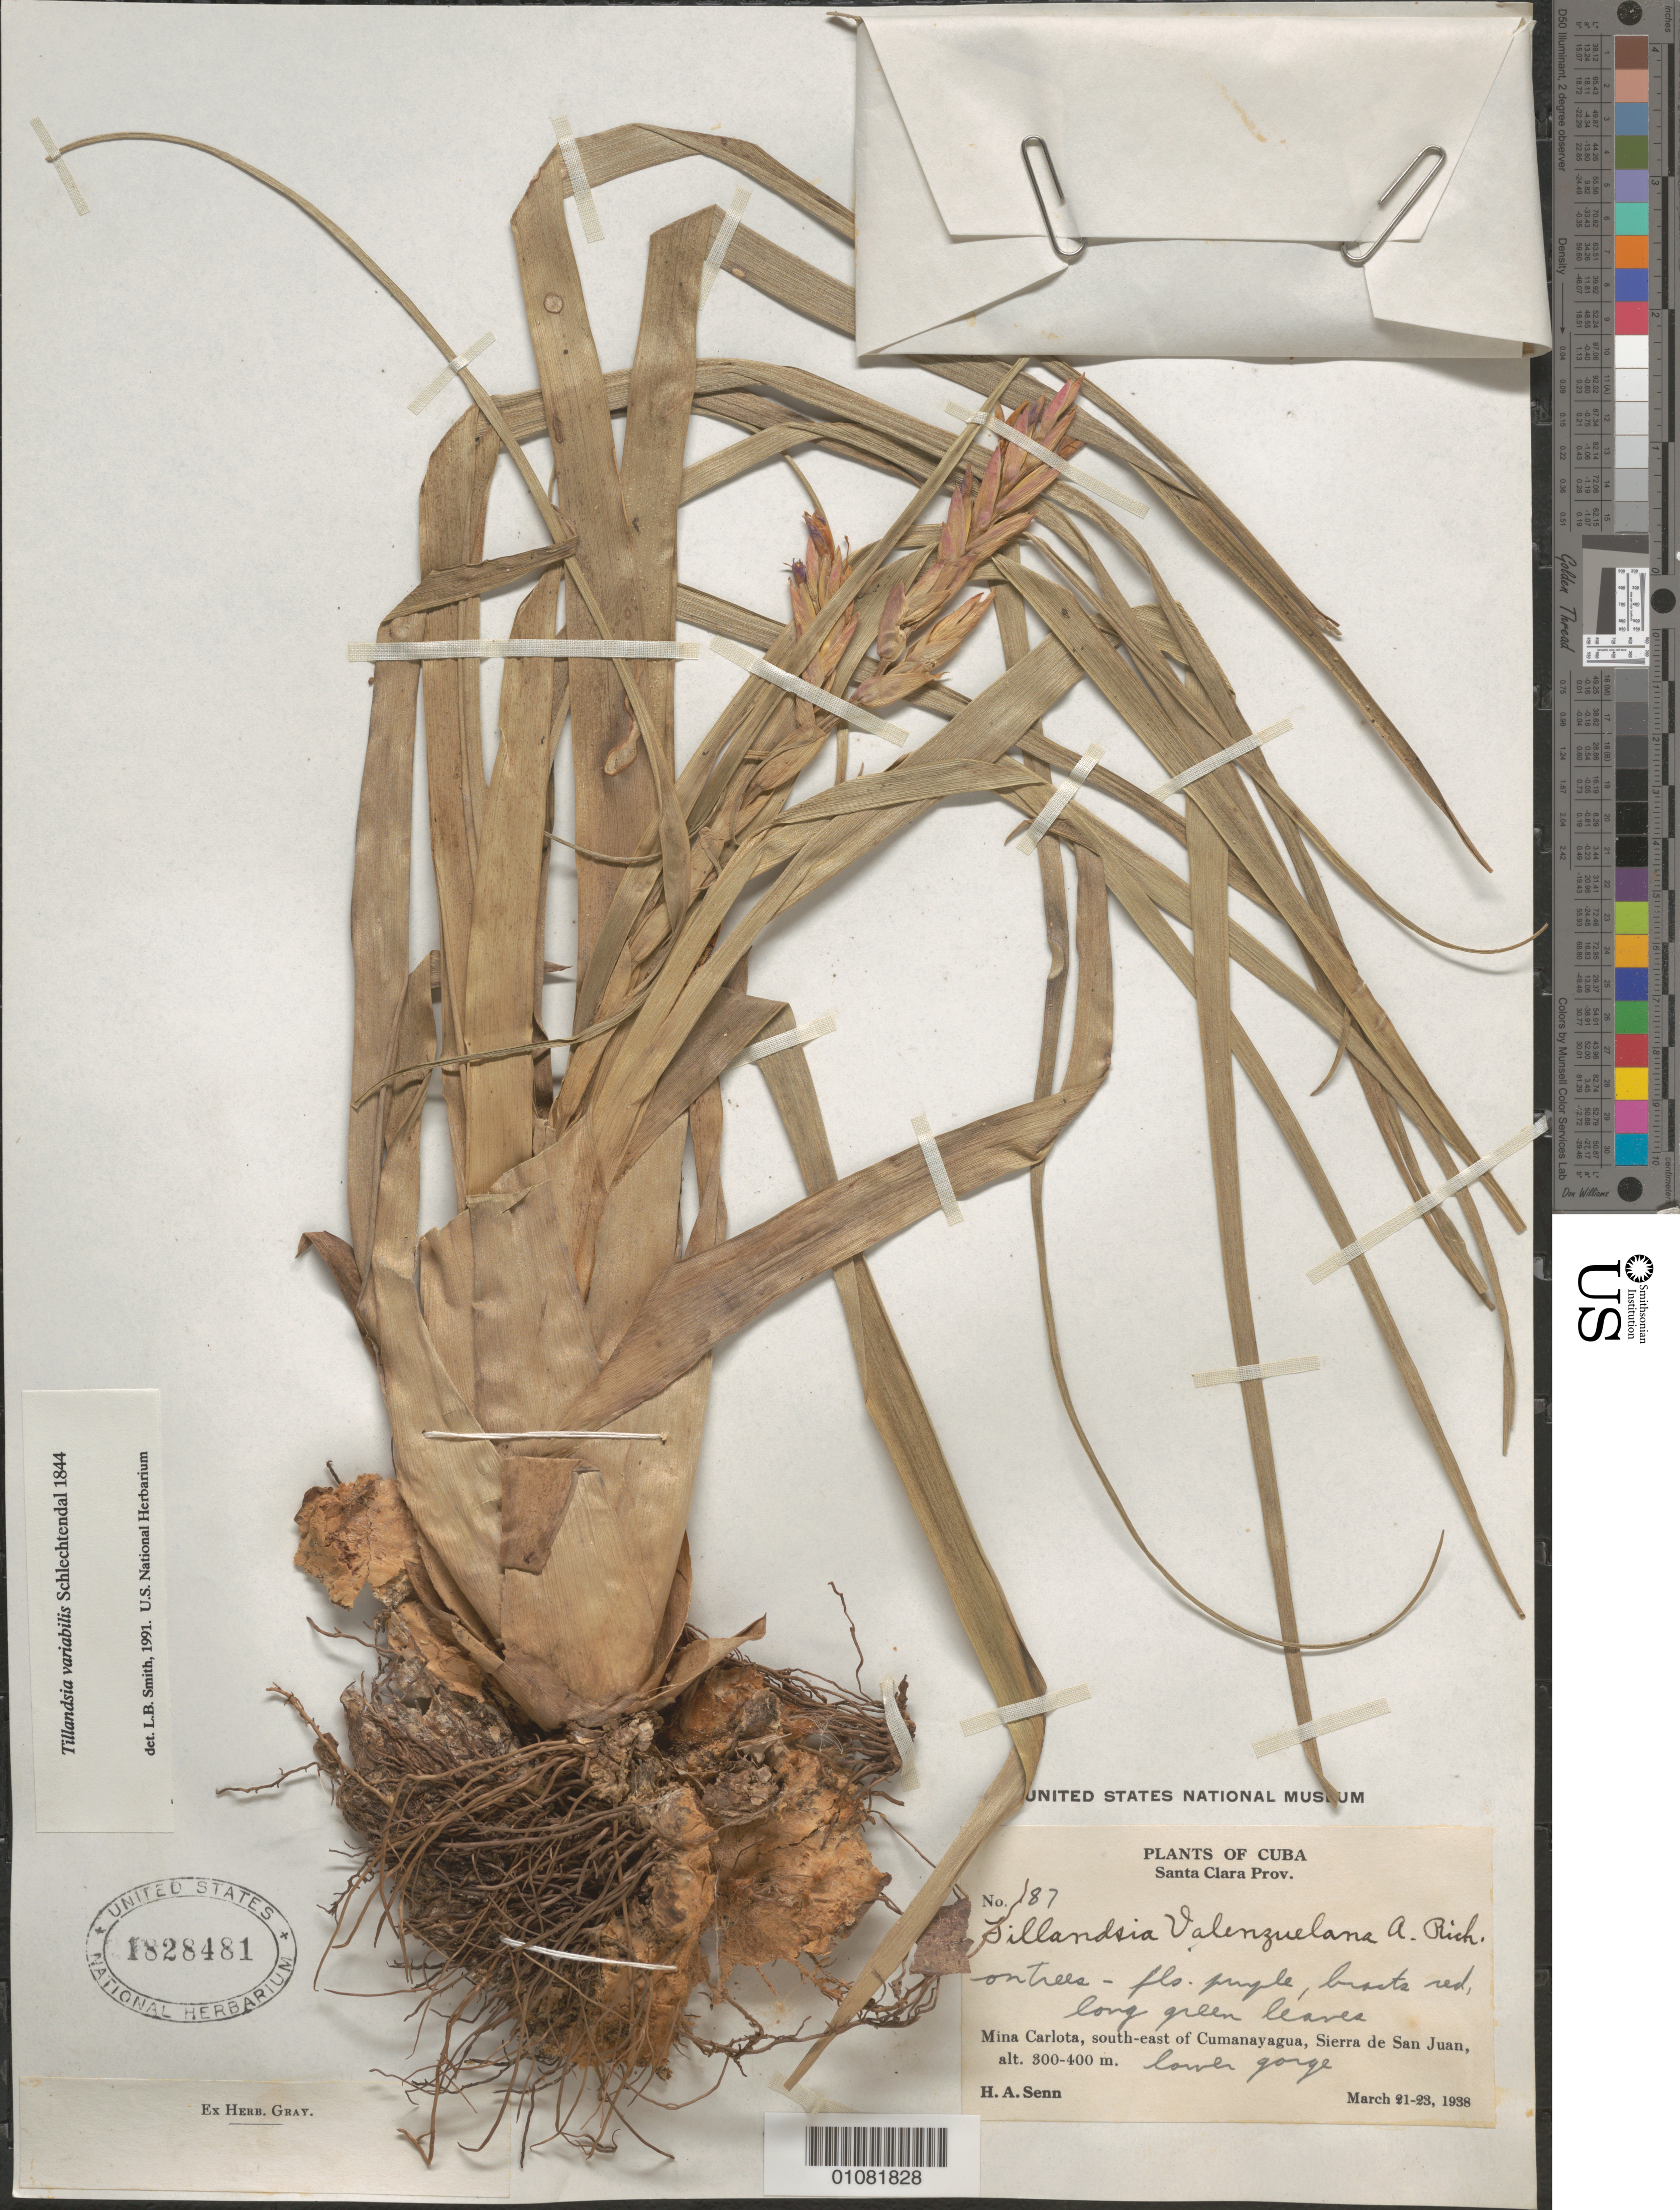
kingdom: Plantae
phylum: Tracheophyta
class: Liliopsida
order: Poales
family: Bromeliaceae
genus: Tillandsia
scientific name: Tillandsia variabilis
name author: Schltdl.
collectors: H. A. Senn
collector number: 187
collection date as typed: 21 Mar 1938 to 23 Mar 1938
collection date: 1938-03-21/1938-03-23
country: Cuba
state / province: Villa Clara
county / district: Santa Clara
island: Cuba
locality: Mina Carlota, SE of Cumanayagua, Sierra de San Juan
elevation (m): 300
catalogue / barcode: US 1828481